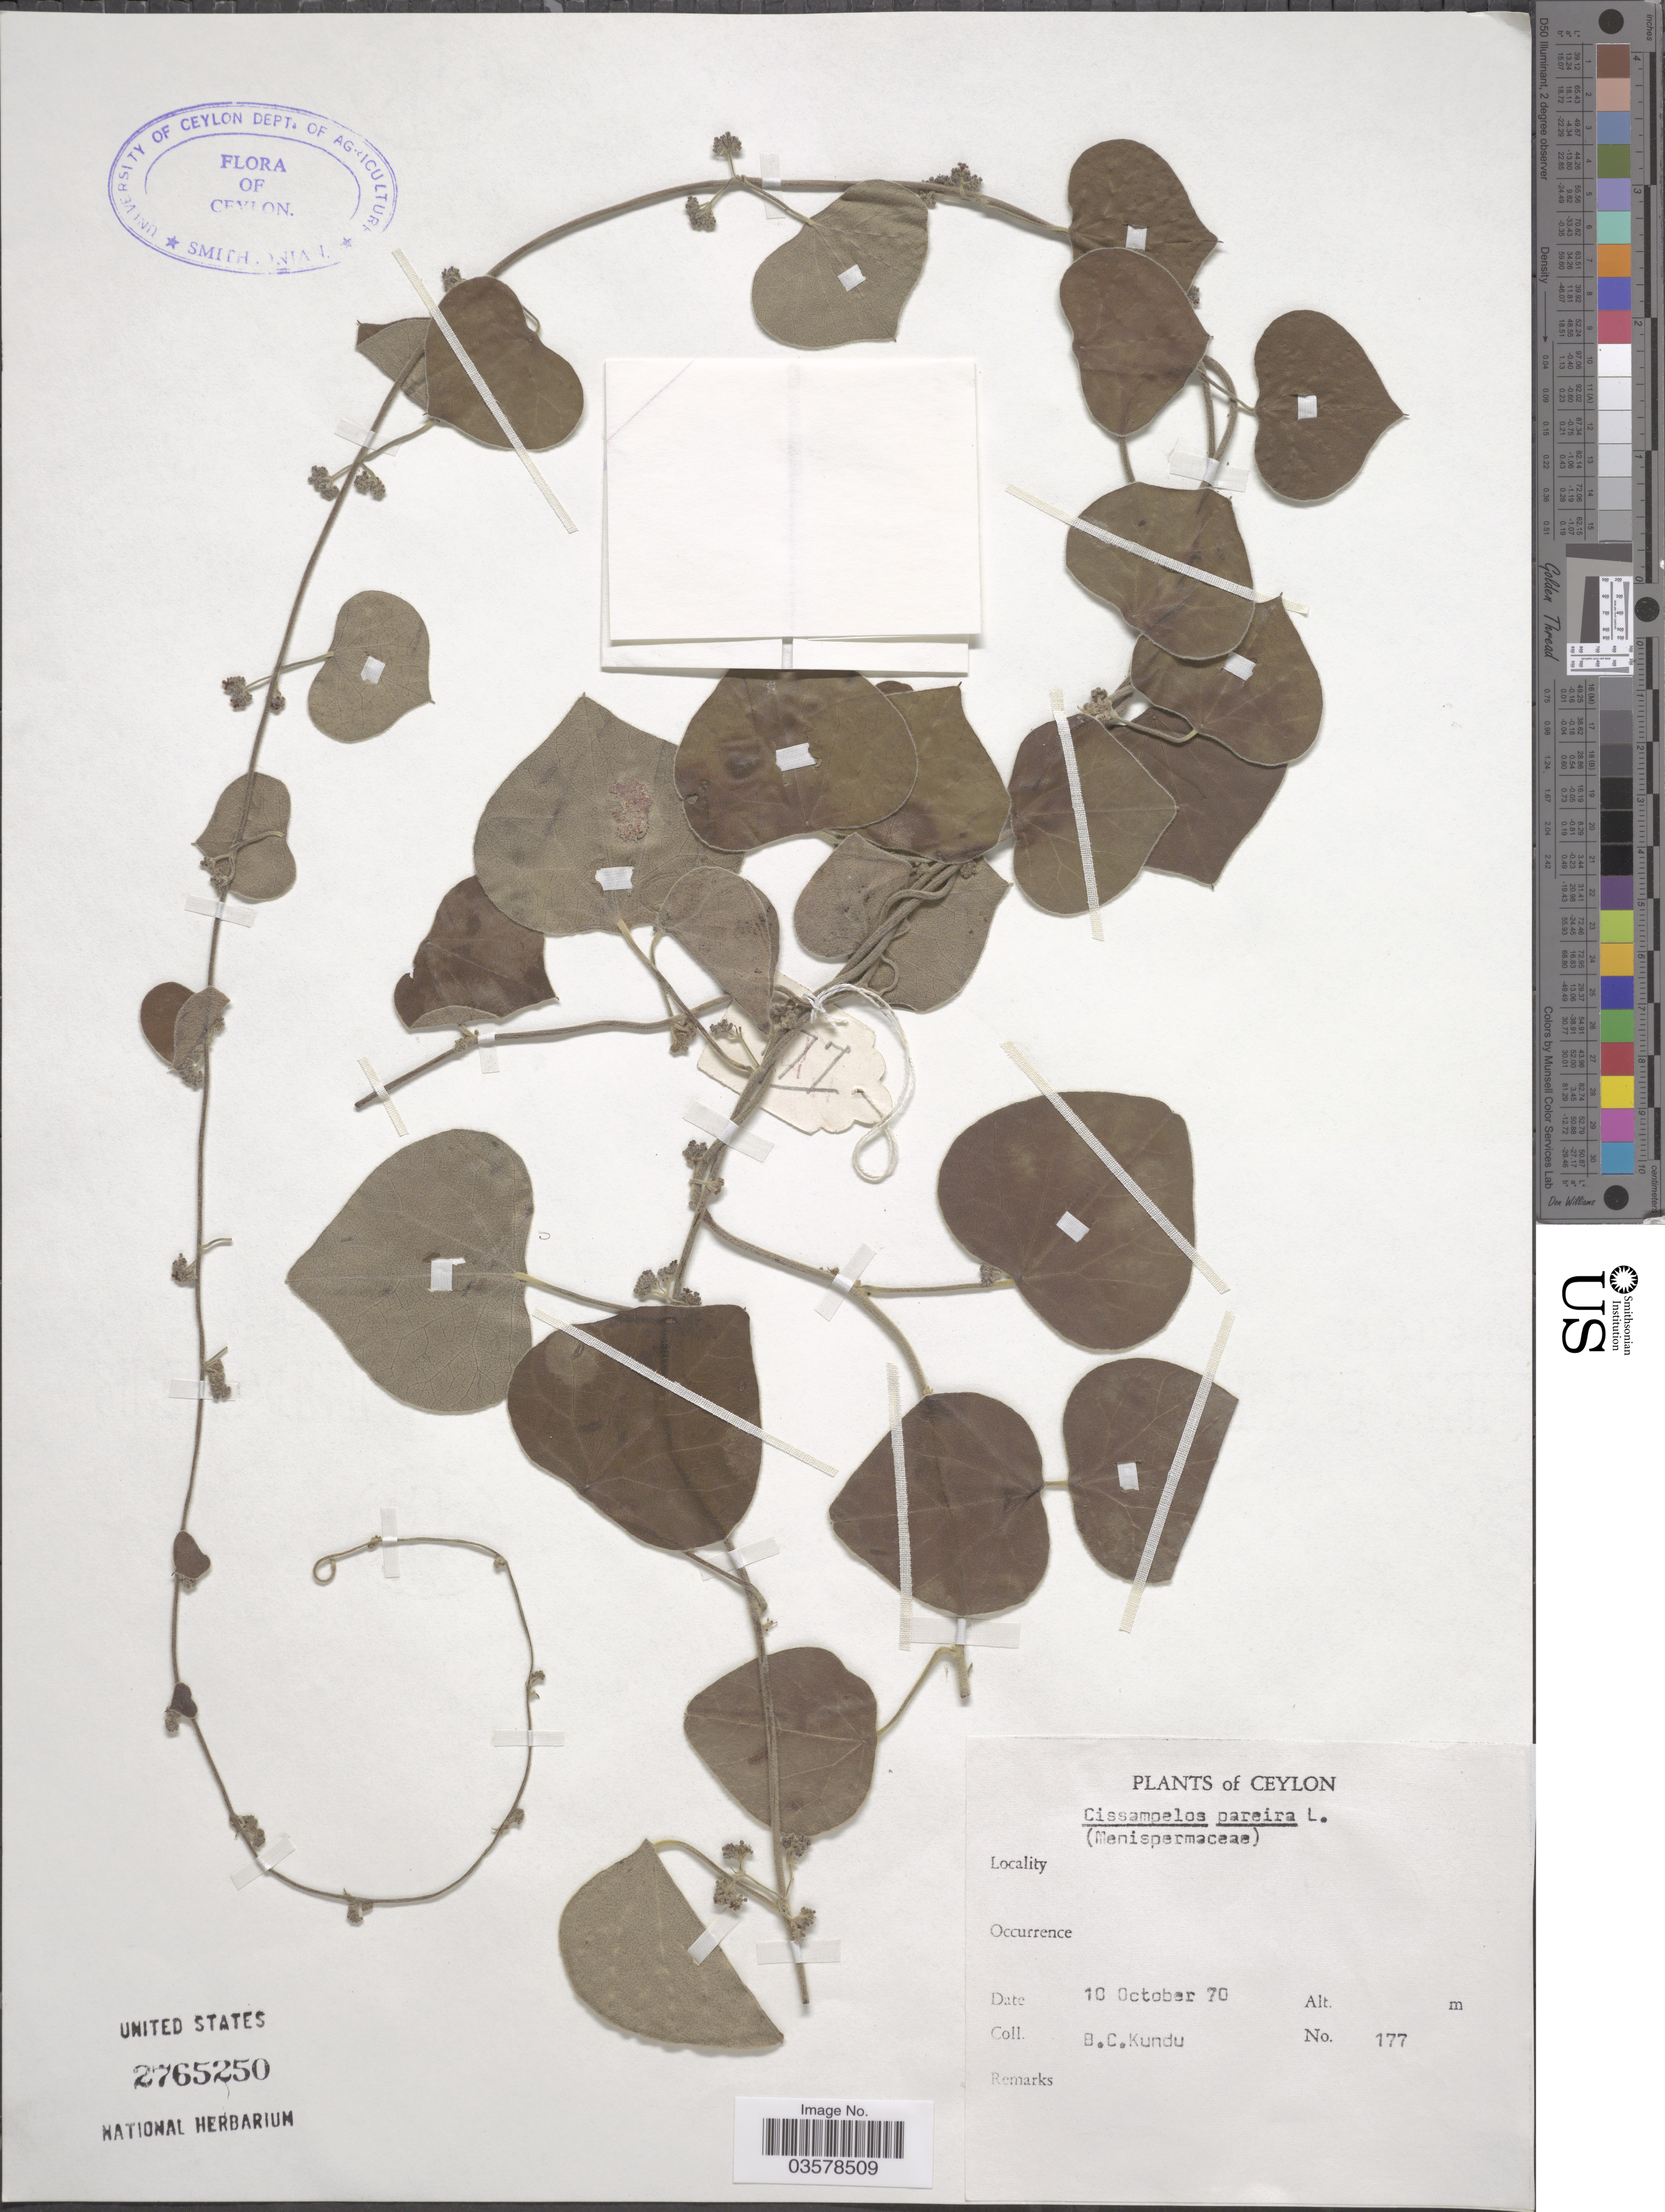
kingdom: Plantae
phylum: Tracheophyta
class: Magnoliopsida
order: Ranunculales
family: Menispermaceae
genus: Cissampelos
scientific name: Cissampelos pareira var. hirsuta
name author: (Buch.-Ham. ex DC.) Forman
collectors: B. C. Kundu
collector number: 177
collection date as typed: Transcribed d/m/y: 10/10/70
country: Sri Lanka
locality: Ceylon.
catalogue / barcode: US 2765250